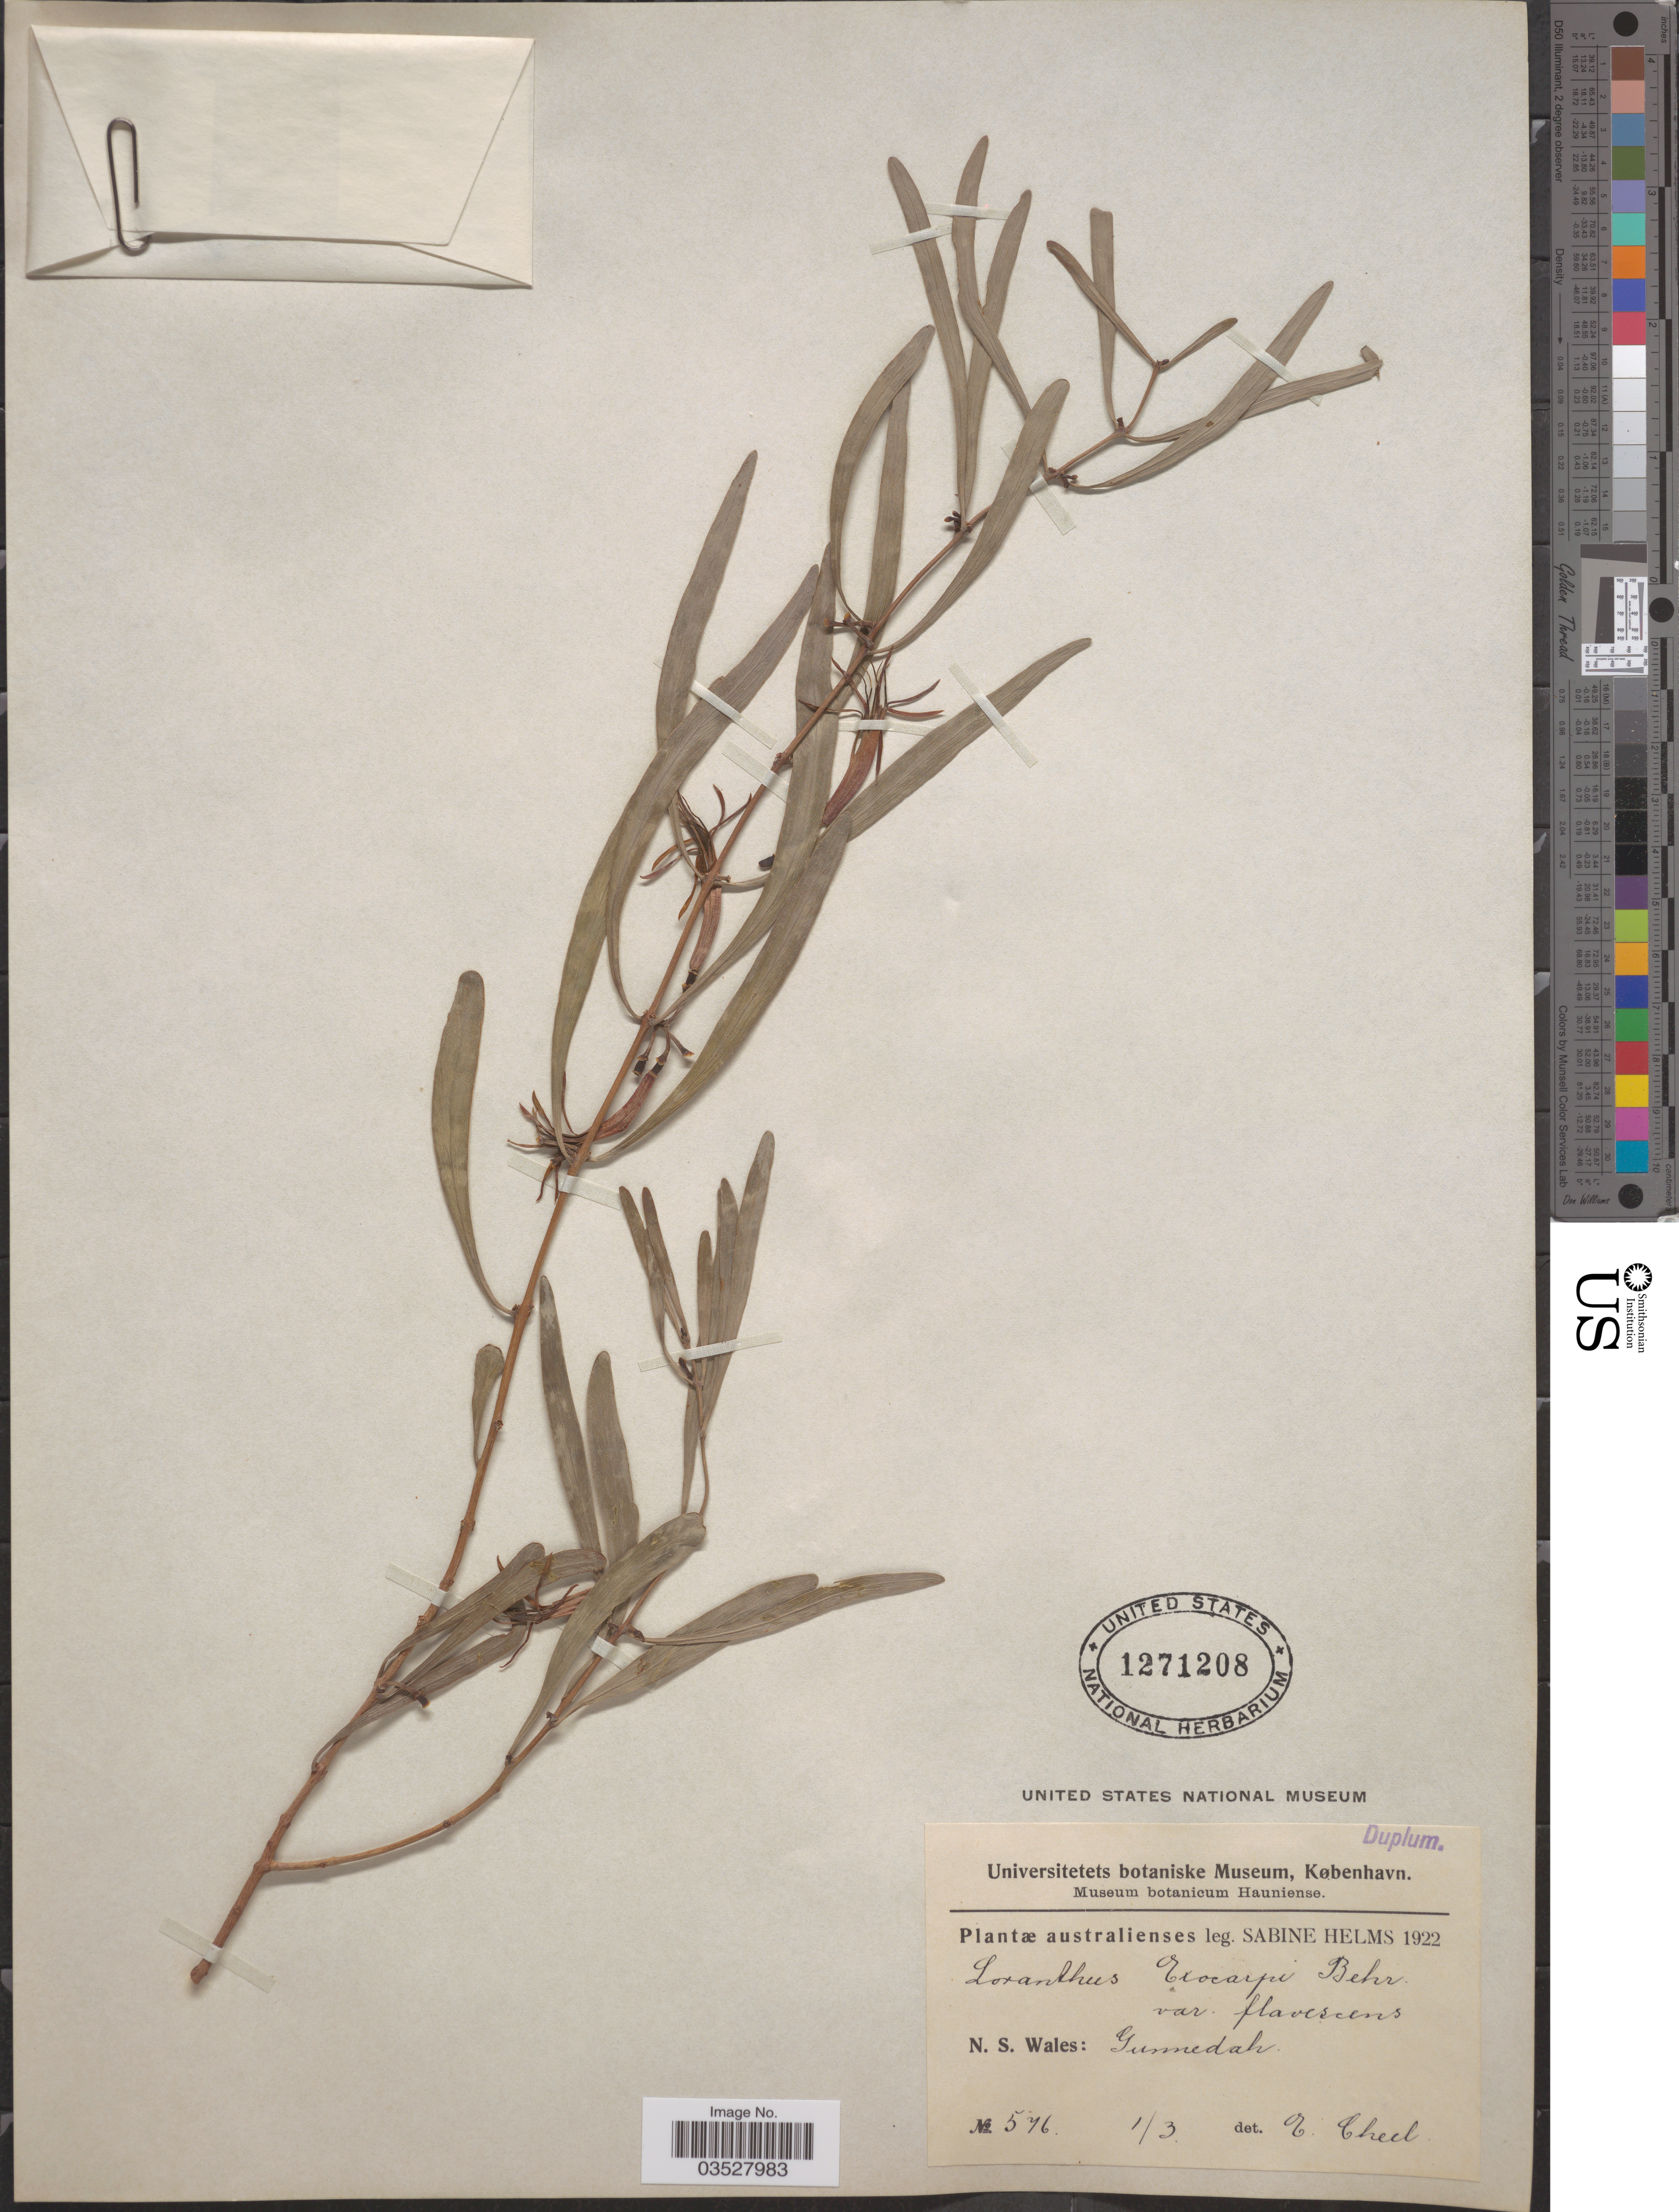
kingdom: Plantae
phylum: Tracheophyta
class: Magnoliopsida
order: Santalales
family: Loranthaceae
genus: Lysiana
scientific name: Lysiana exocarpi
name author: Tiegh.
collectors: S. Helms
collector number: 576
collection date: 1922-03-01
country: Australia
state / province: New South Wales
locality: N.S. Wales: Gunnedah.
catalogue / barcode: US 1271208